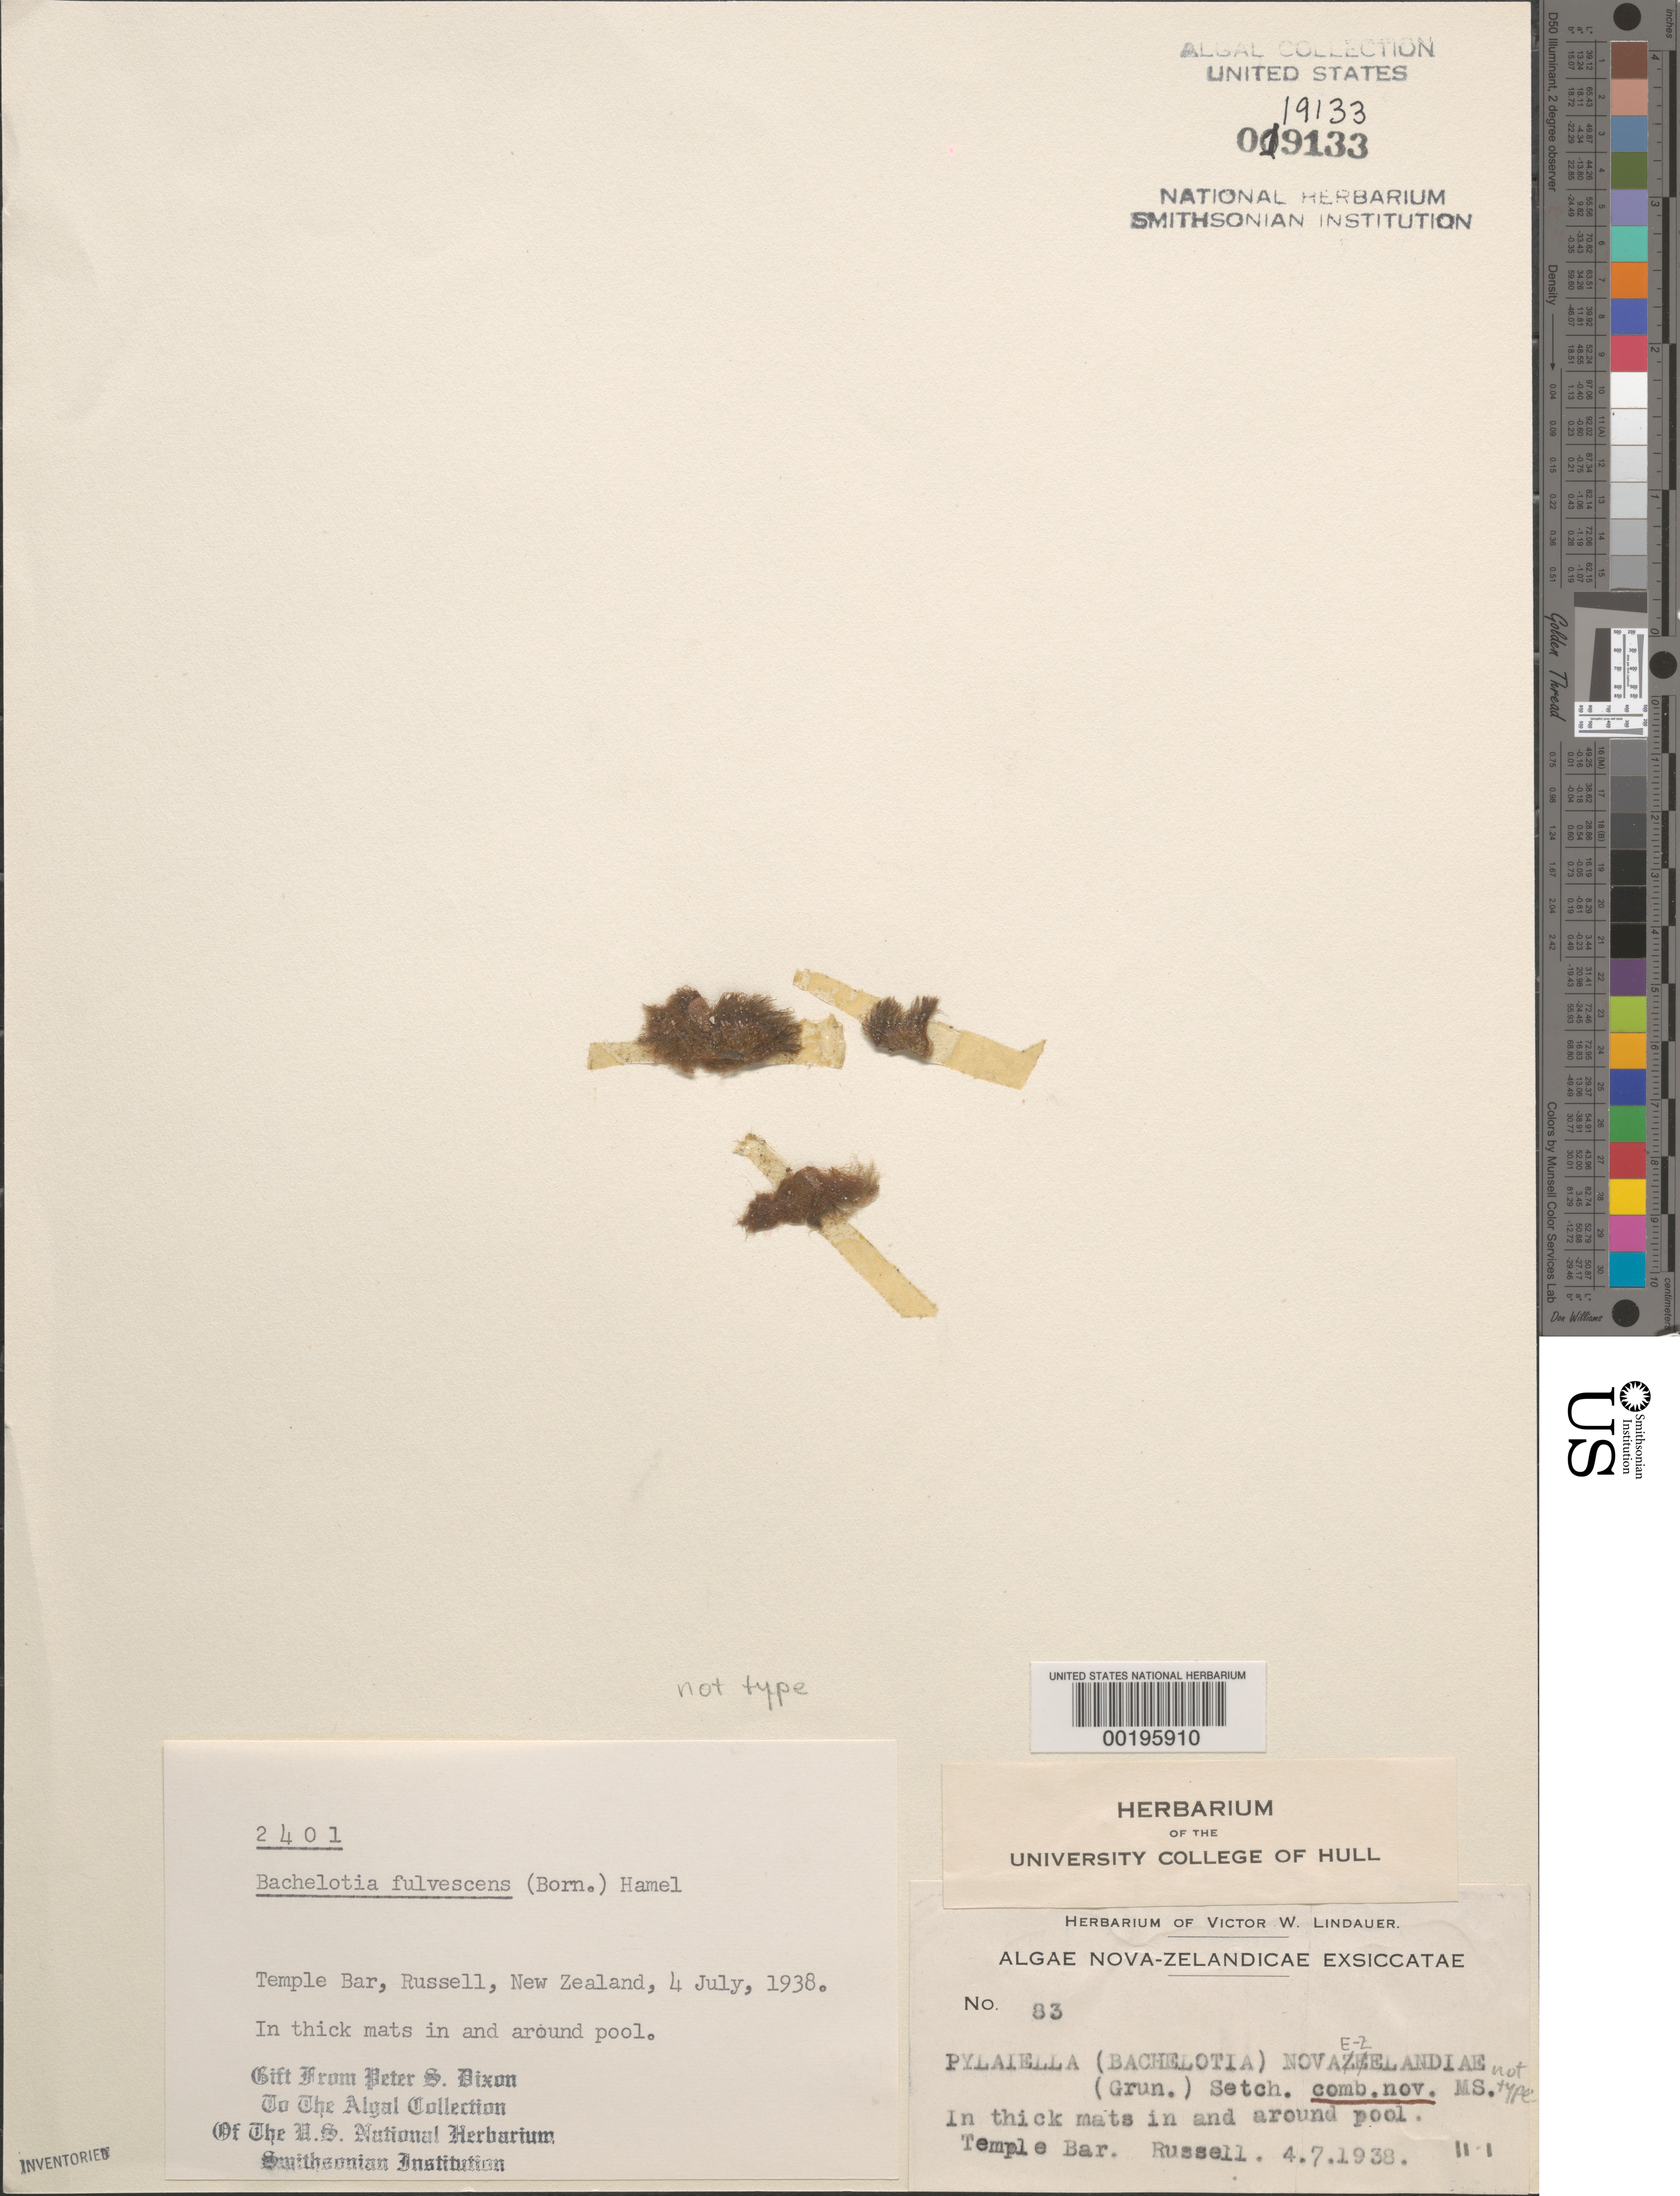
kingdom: Chromista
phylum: Ochrophyta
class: Phaeophyceae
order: Ectocarpales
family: Acinetosporaceae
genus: Pylaiella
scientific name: Pylaiella fulvescens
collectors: V. Lindauer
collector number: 83 & PSD 2401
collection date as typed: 04 Jul 1938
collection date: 1938-07-04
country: New Zealand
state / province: Northland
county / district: Far North District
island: North Island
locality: Russell, Temple Bar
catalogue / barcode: US 19133